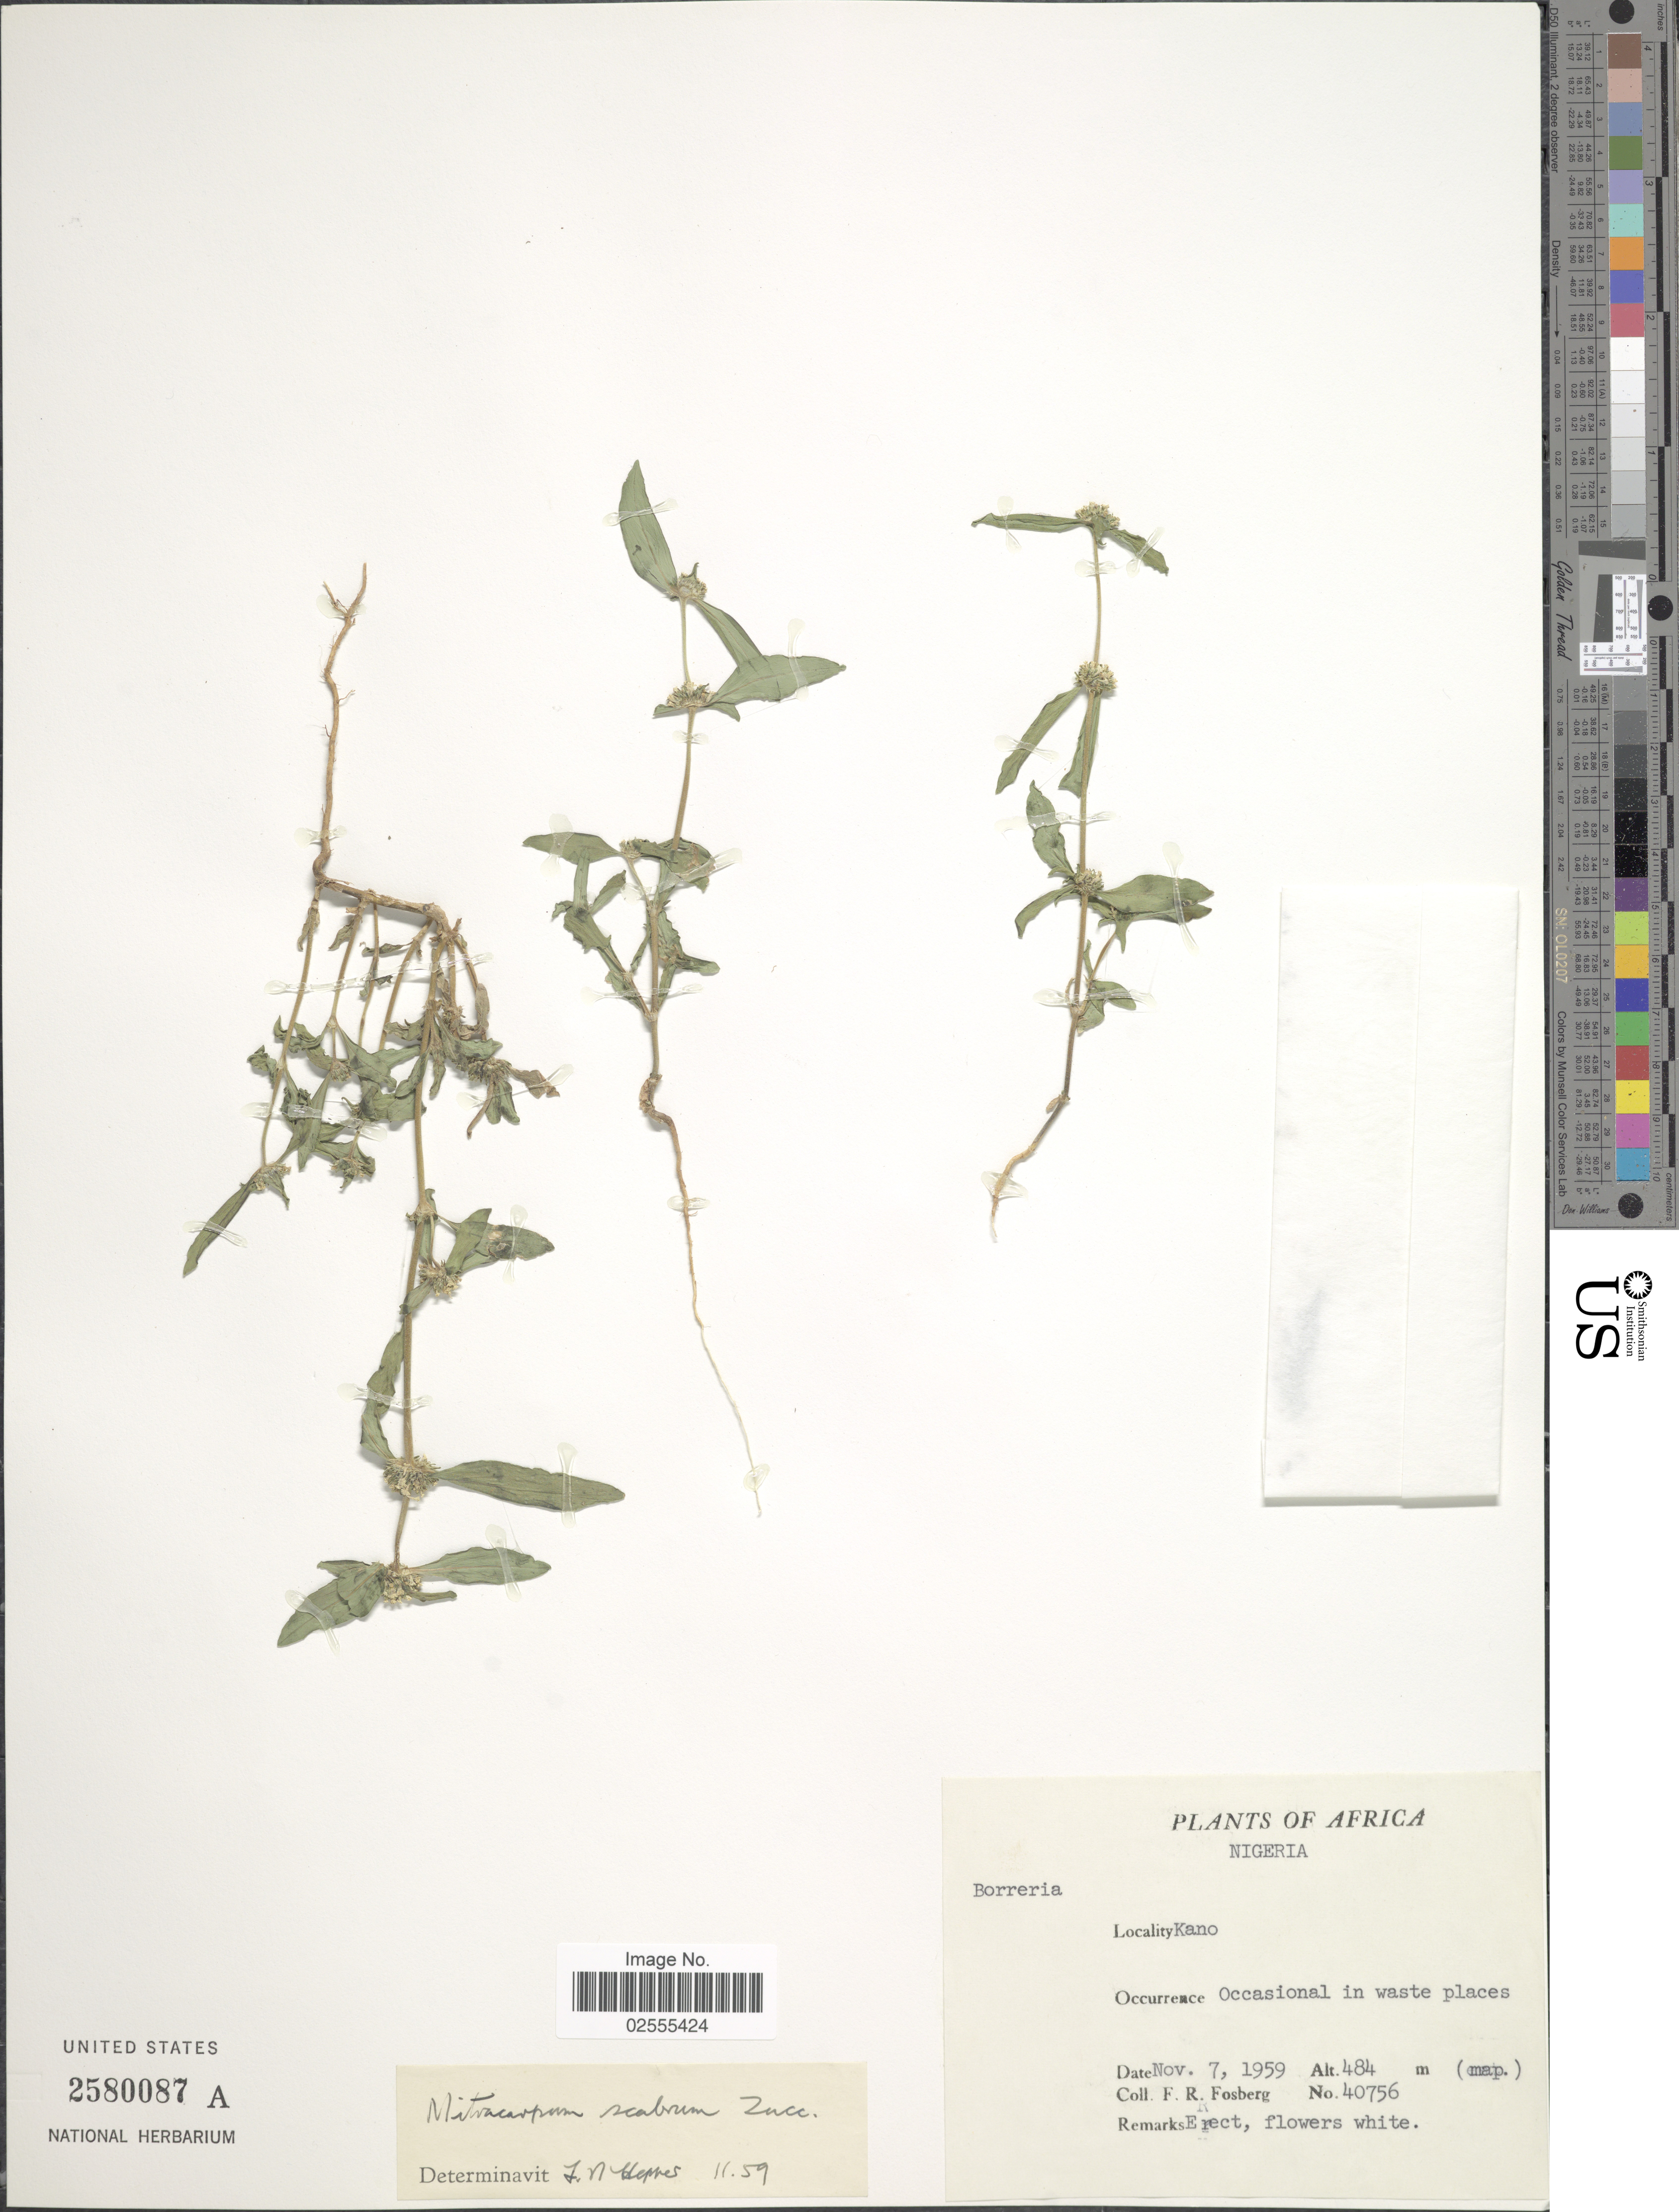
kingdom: Plantae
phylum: Tracheophyta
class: Magnoliopsida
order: Gentianales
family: Rubiaceae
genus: Mitracarpus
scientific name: Mitracarpus villosus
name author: (Sw.) DC.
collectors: F. R. Fosberg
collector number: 40756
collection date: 1959-11-07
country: Nigeria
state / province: Kano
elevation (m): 484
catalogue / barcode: US 2580087A